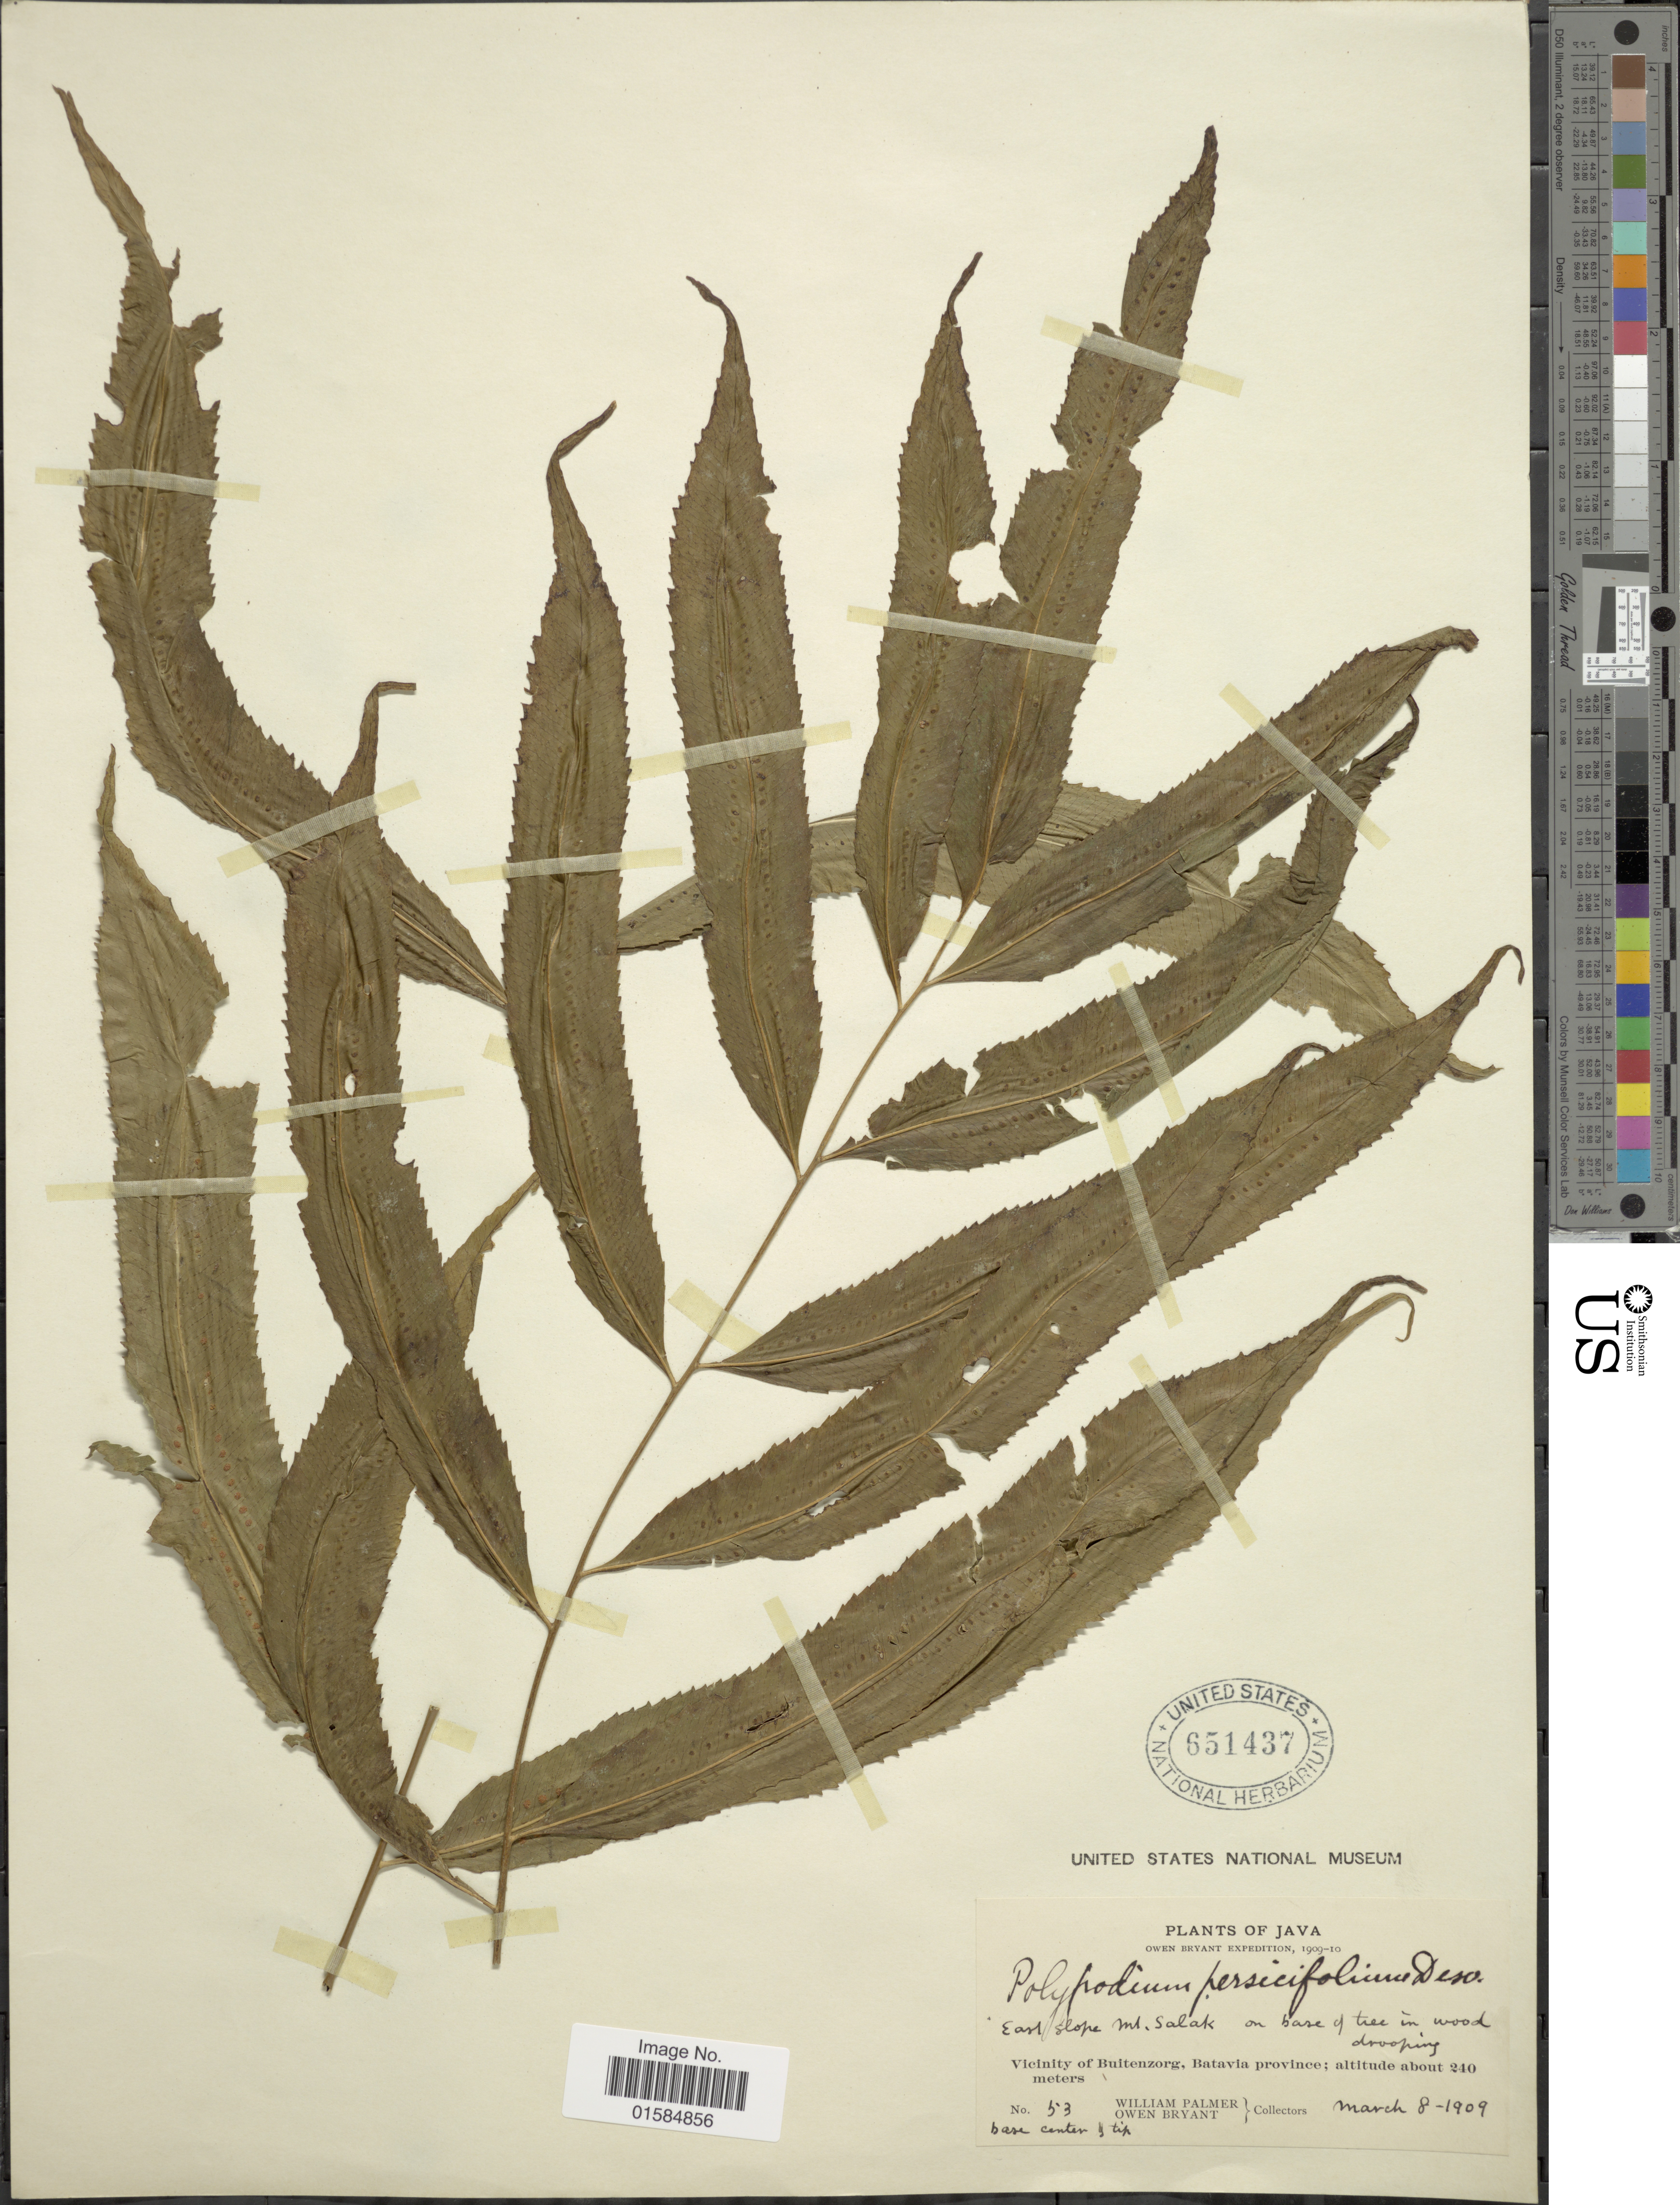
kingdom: Plantae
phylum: Tracheophyta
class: Polypodiopsida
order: Polypodiales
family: Polypodiaceae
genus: Goniophlebium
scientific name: Goniophlebium persicifolium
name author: (Desv.) Bedd.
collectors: W. Palmer & O. Bryant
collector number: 53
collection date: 1909-03-08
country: Indonesia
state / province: Java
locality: East slope Mt. Salak, Vicinity of Buitenzorg, Batavia province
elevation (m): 240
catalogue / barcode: US 651437